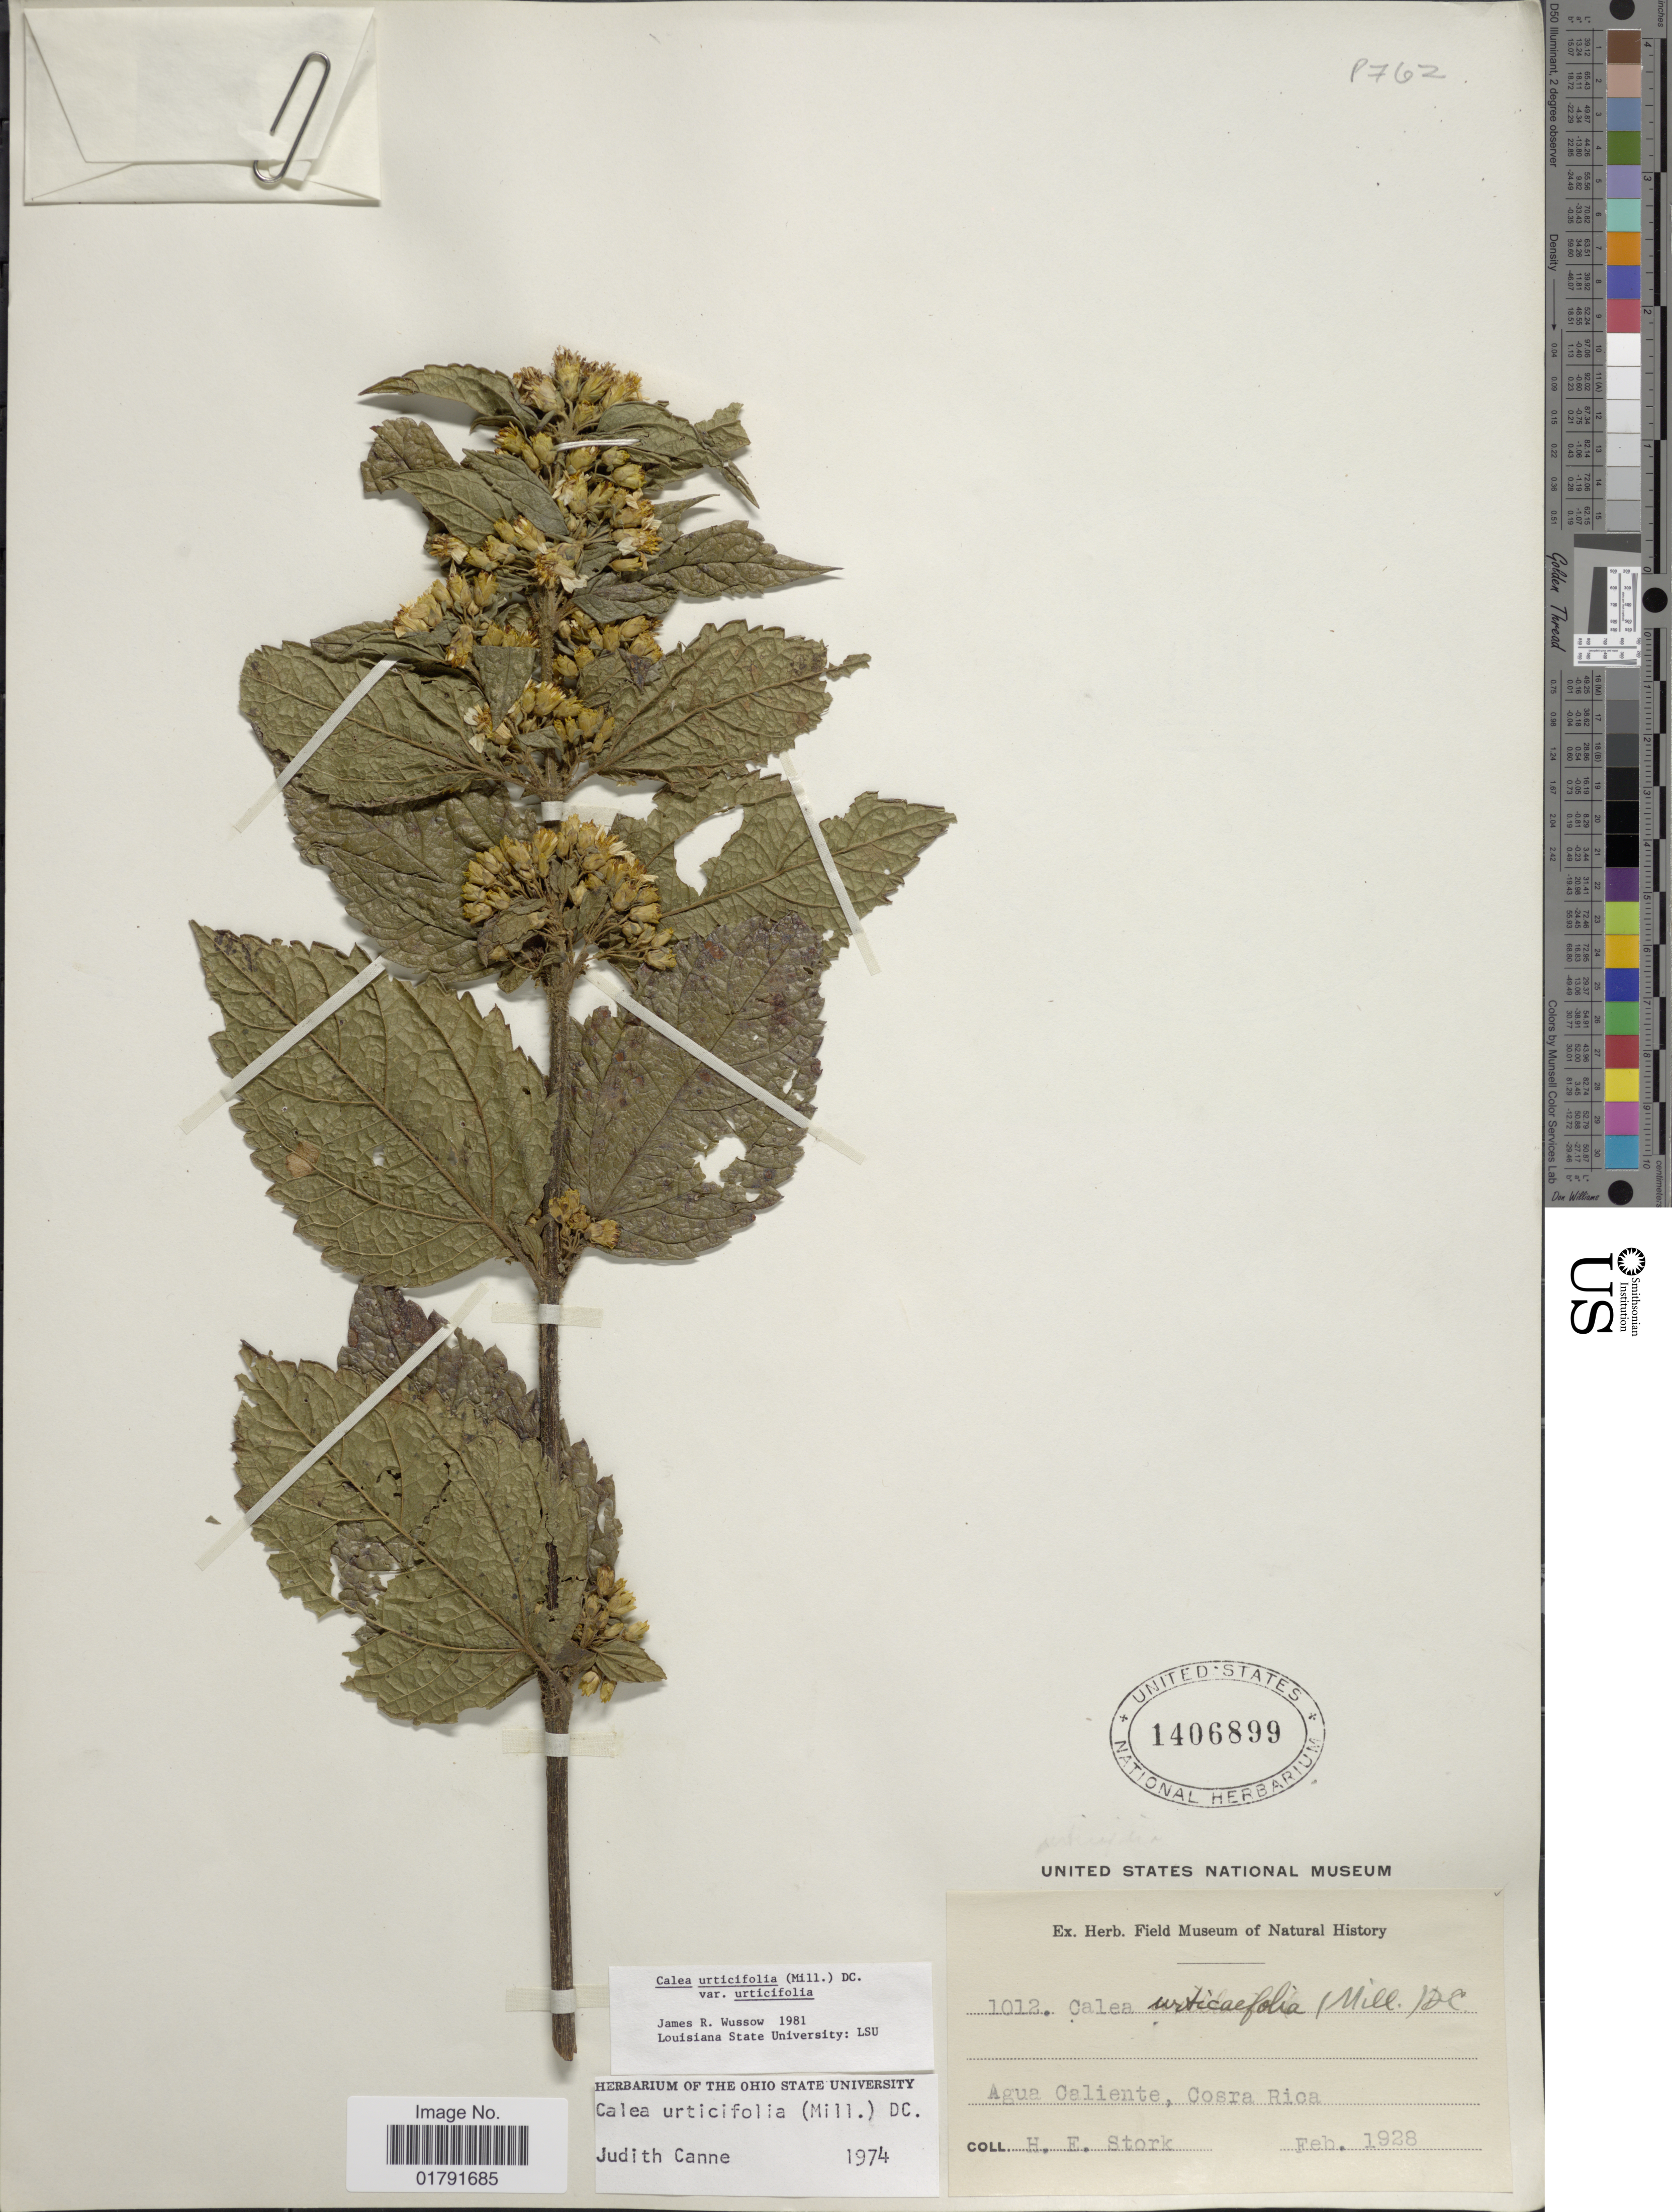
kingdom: Plantae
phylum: Tracheophyta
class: Magnoliopsida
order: Asterales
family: Asteraceae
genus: Calea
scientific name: Calea urticifolia var. urticifolia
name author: (Mill.) DC.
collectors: H. E. Stork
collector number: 1012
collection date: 1928-02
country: Costa Rica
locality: Agua Caliente.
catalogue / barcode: US 1406899